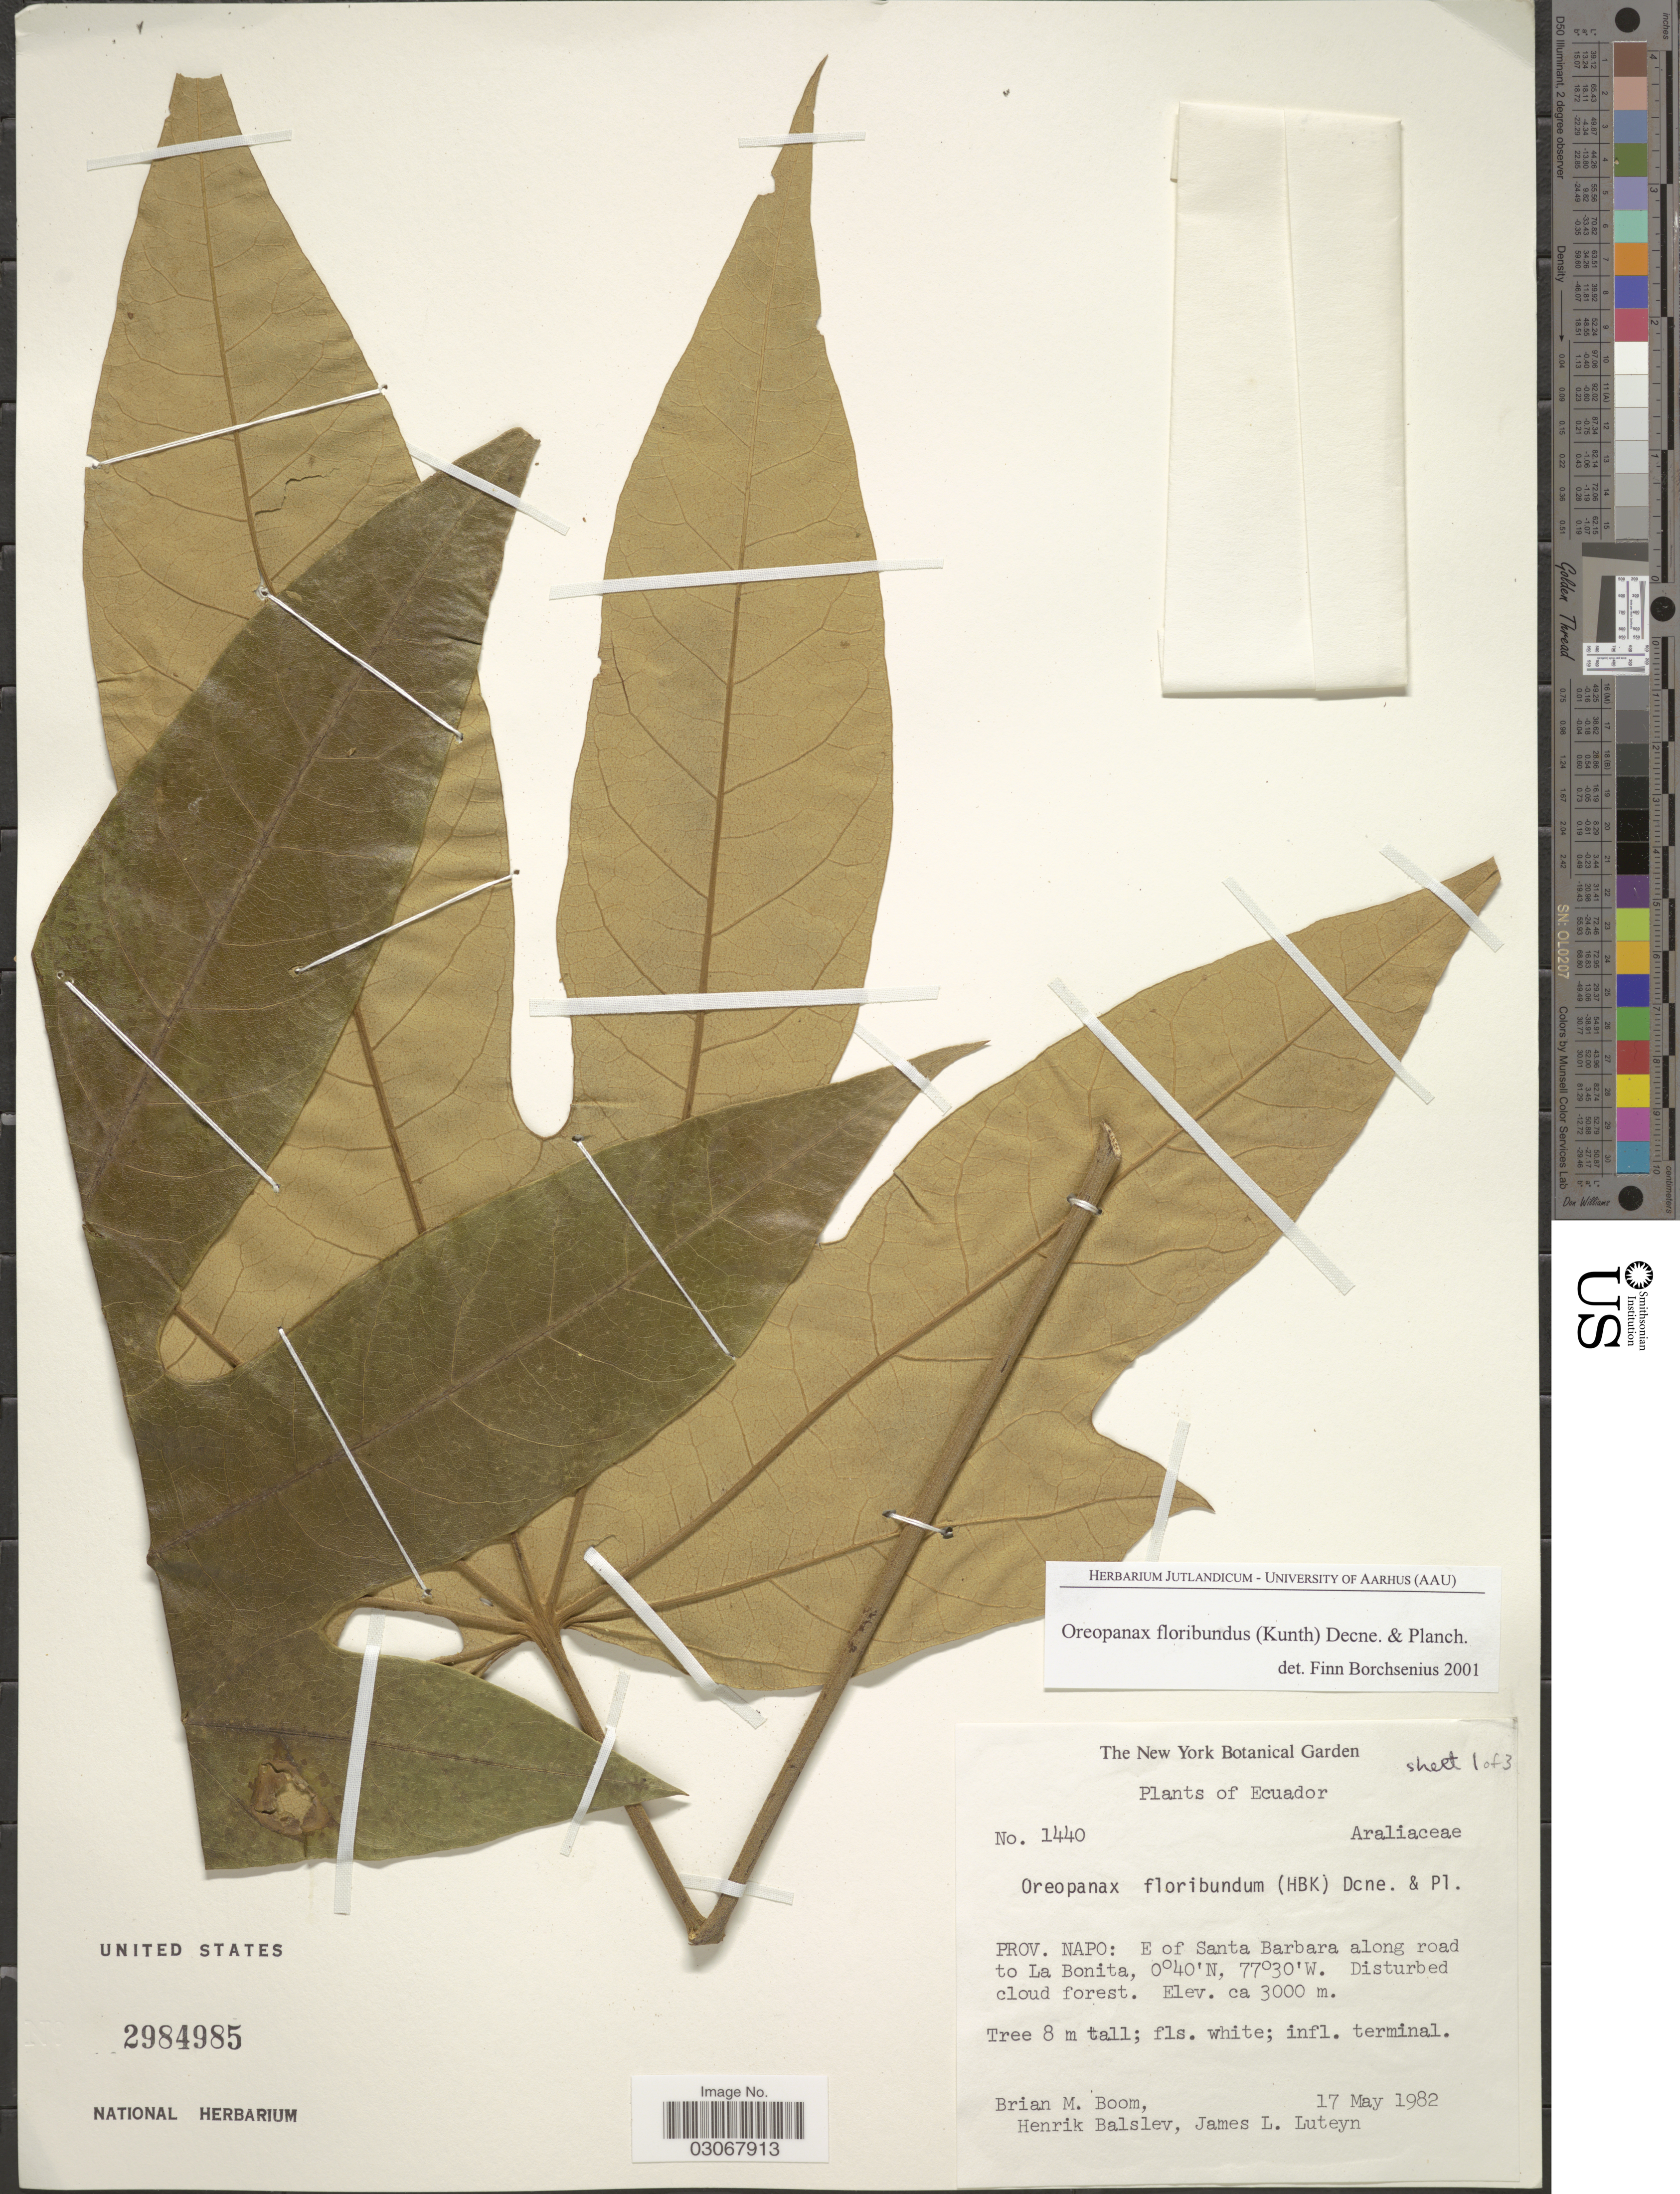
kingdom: Plantae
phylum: Tracheophyta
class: Magnoliopsida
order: Apiales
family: Araliaceae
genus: Oreopanax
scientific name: Oreopanax floribundus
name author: (Kunth) Decne. & Planch.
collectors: B. M. Boom, H. Balslev & J. L. Luteyn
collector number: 1440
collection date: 1982-05-17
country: Ecuador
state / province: Napo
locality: E of Santa Barbara along road to La Bonita.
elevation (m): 3000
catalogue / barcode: US 2984985